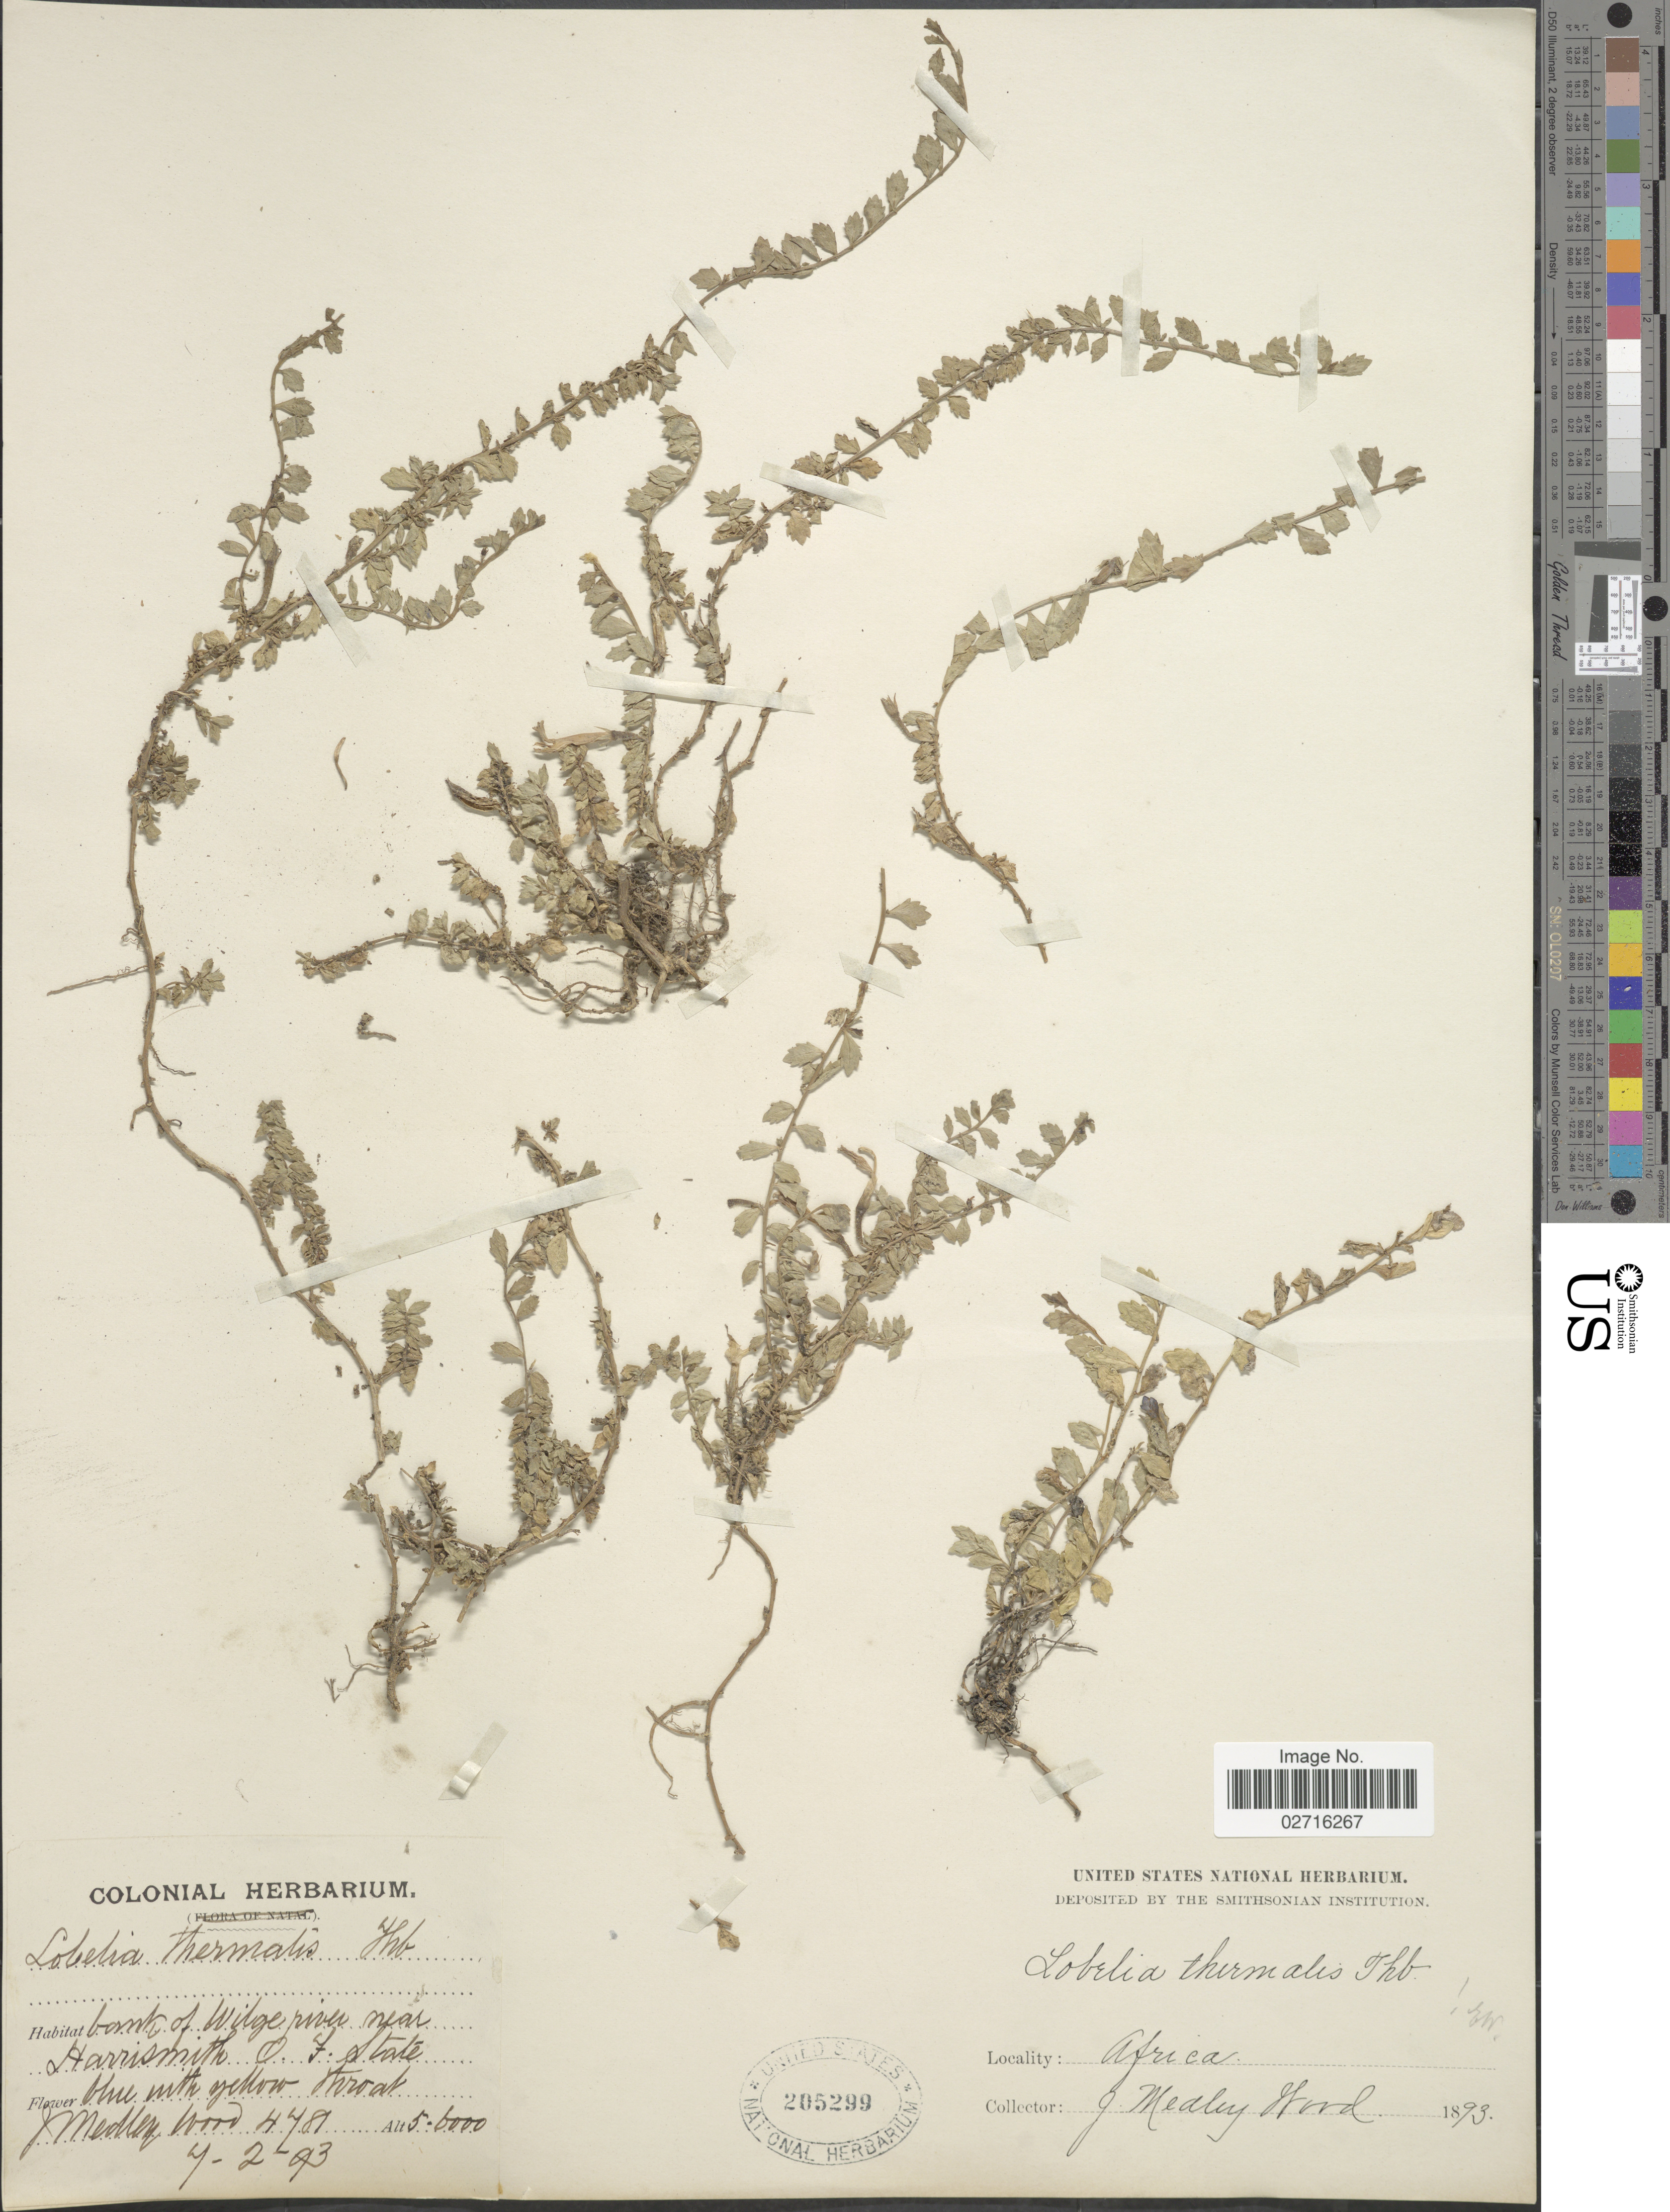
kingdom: Plantae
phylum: Tracheophyta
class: Magnoliopsida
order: Asterales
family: Campanulaceae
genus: Lobelia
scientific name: Lobelia thermalis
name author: Thunb.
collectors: J. Medley Wood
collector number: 4781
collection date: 1893-02-07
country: South Africa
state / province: Free State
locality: Bank of Wilge river near Harrismith O.F. State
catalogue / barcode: US 205299